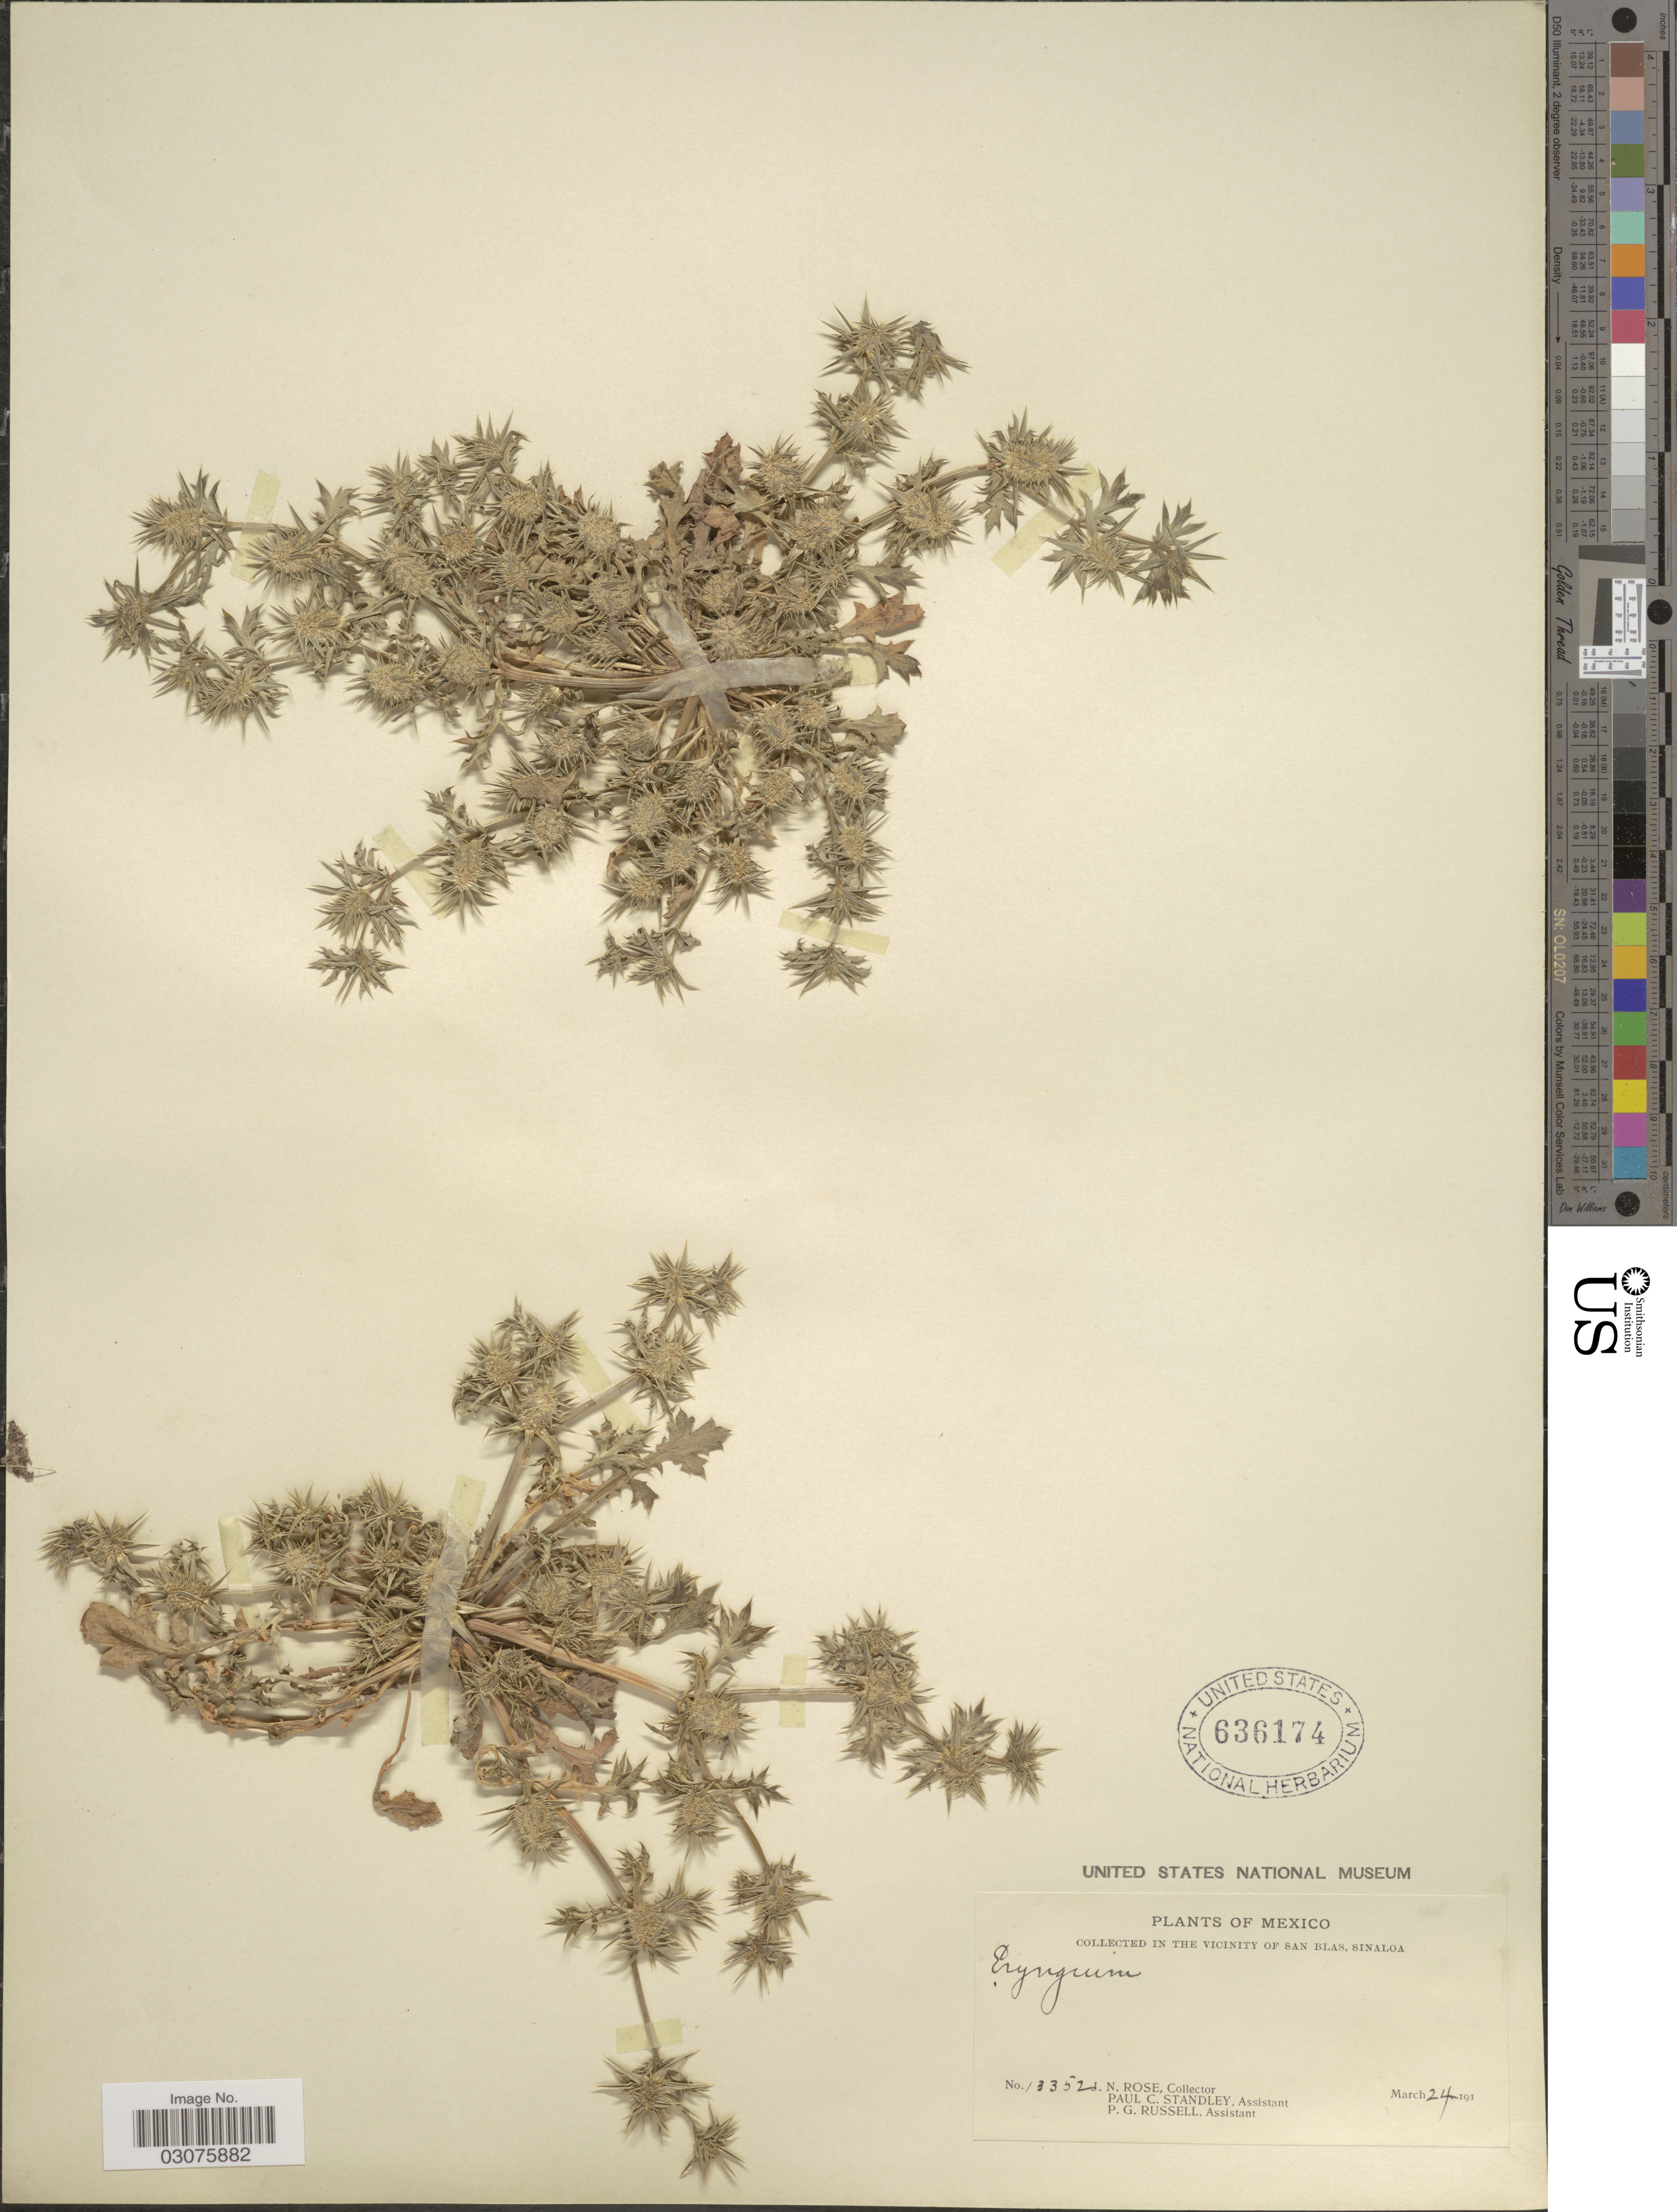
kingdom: Plantae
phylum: Tracheophyta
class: Magnoliopsida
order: Apiales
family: Apiaceae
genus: Eryngium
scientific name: Eryngium nasturtiifolium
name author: Juss. ex F. Delaroche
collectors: J. N. Rose, P. C. Standley & P. G. Russell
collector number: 13352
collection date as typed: March 24 191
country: Mexico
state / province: Sinaloa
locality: Collected in the Vicinity of San Blas, Sinaloa.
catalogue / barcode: US 636174